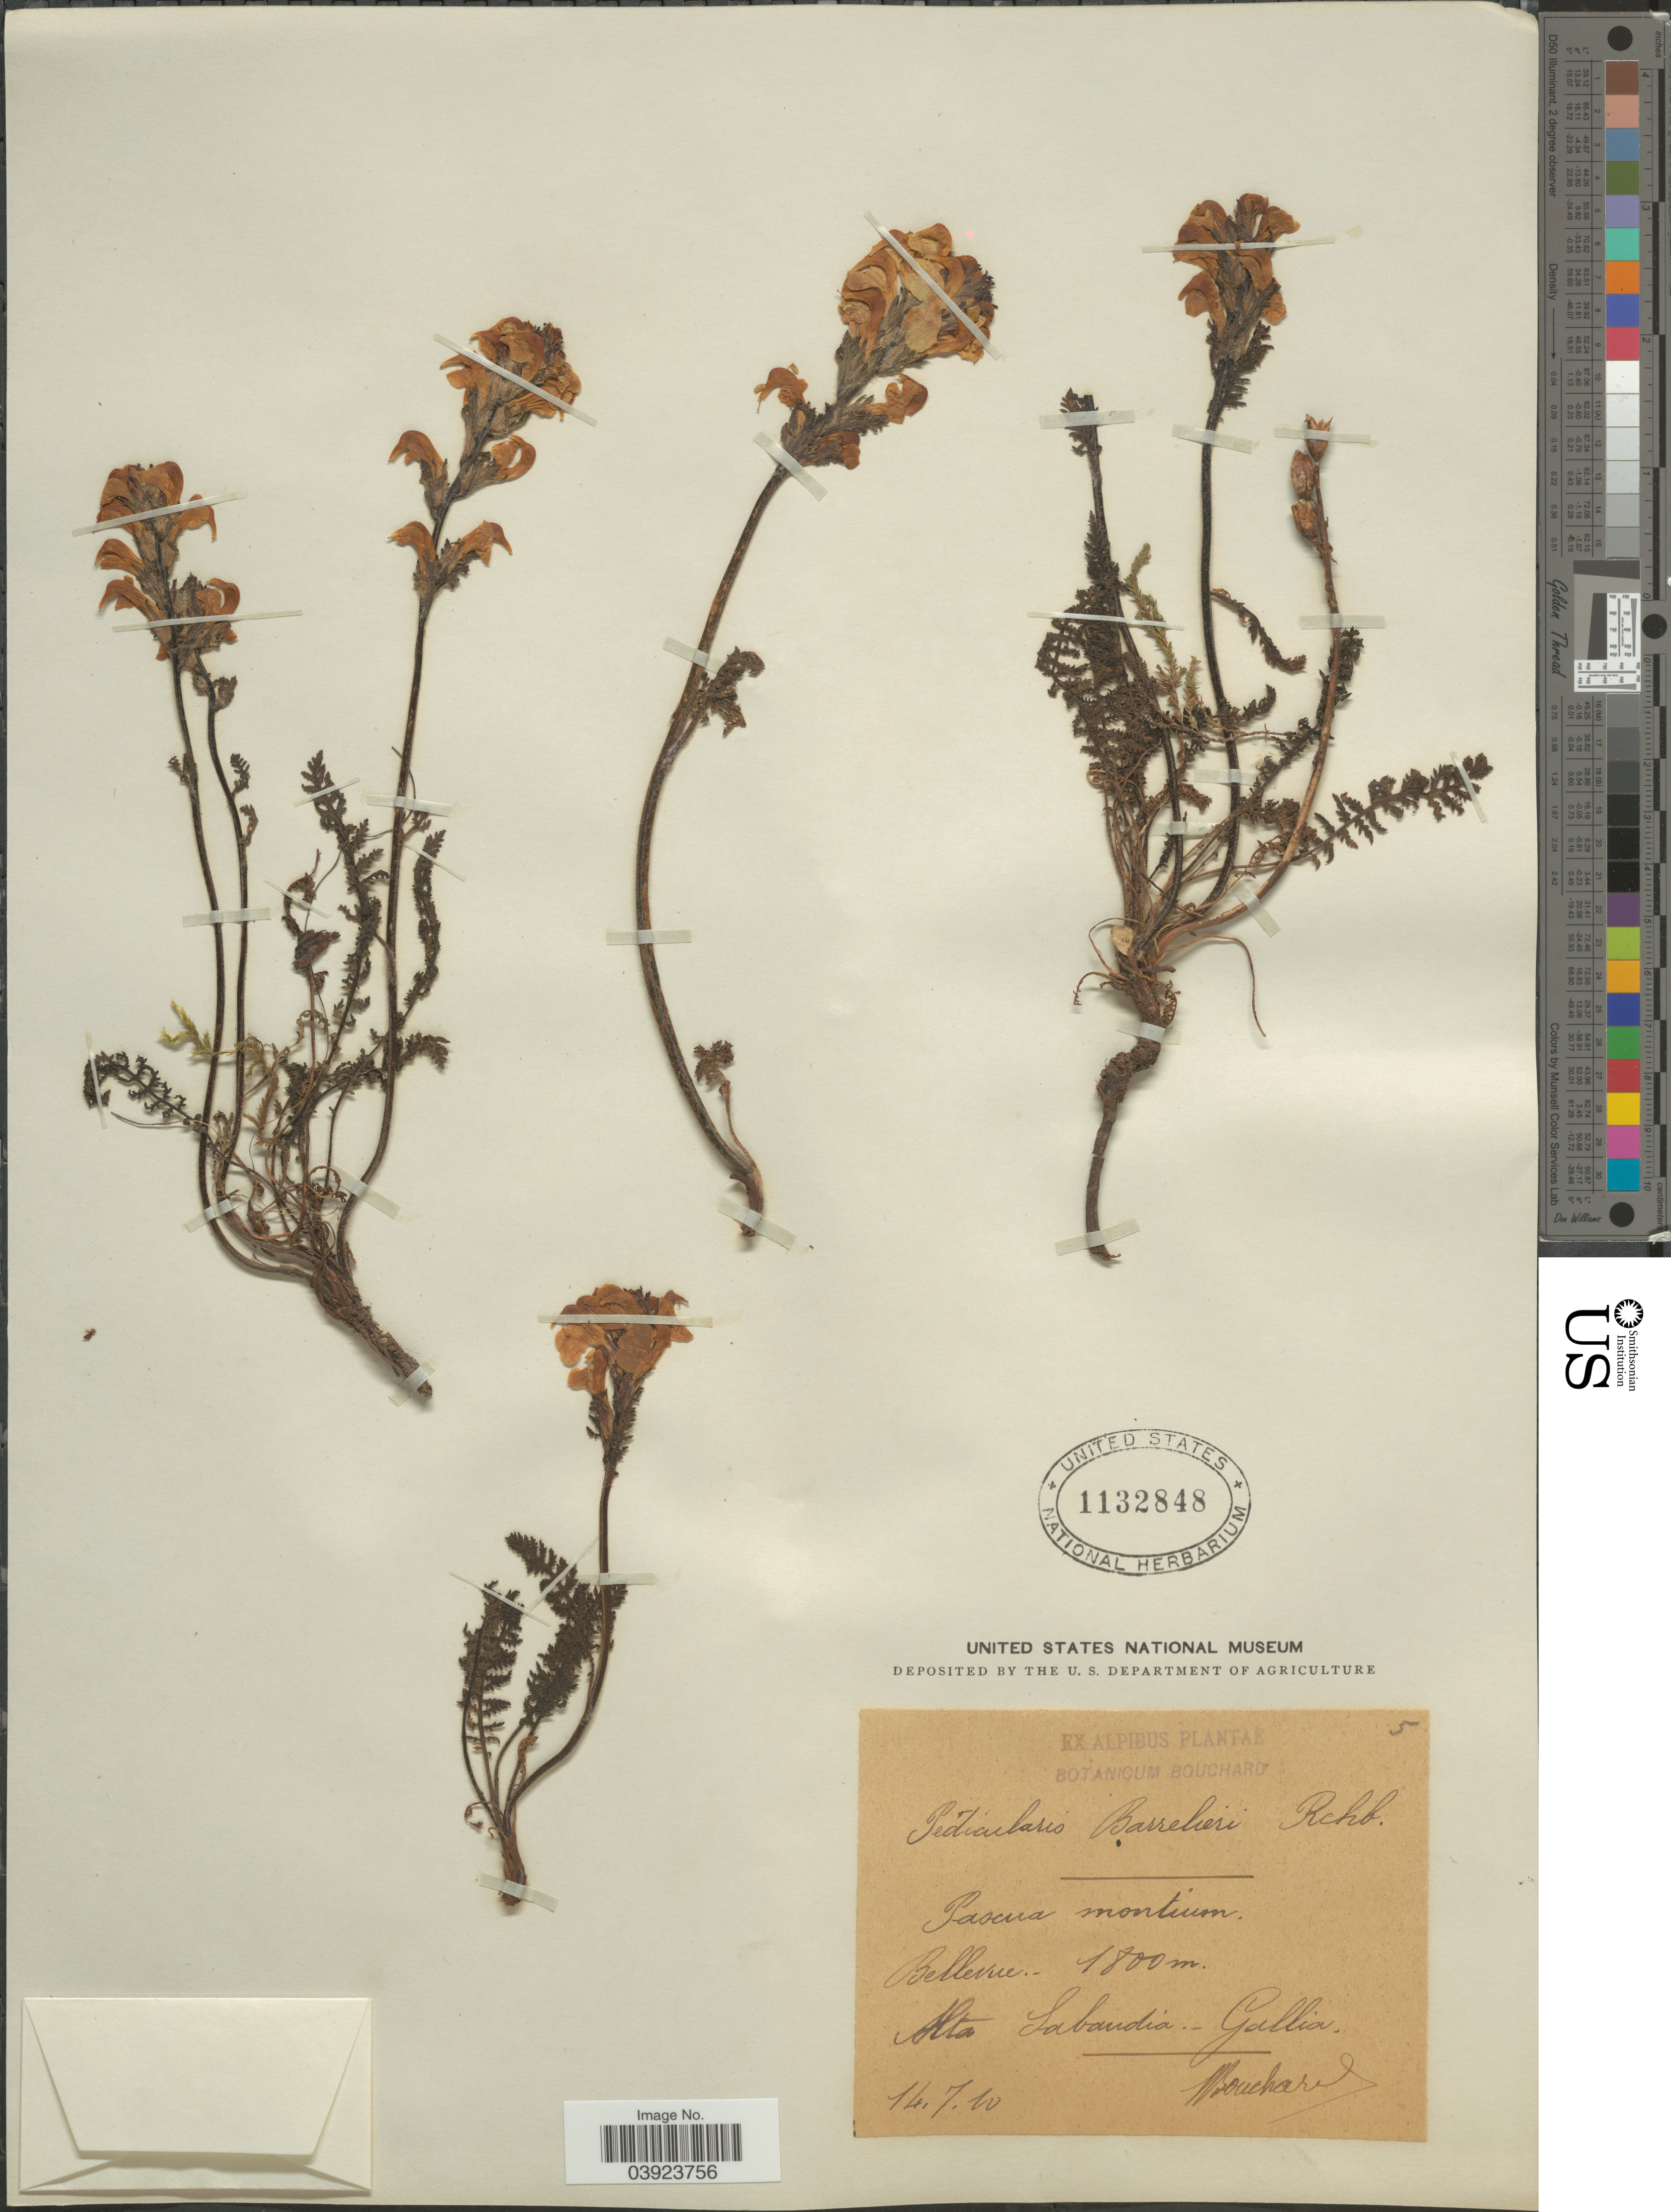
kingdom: Plantae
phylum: Tracheophyta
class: Magnoliopsida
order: Lamiales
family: Orobanchaceae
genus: Pedicularis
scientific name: Pedicularis barrelieri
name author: Rchb. f.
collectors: -. Bouchard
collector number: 5?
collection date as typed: Transcribed d/m/y: 14/7/10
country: France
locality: Pascua montium. Bellevue. Alta Sabaudia - Gallia.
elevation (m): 1800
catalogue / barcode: US 1132848